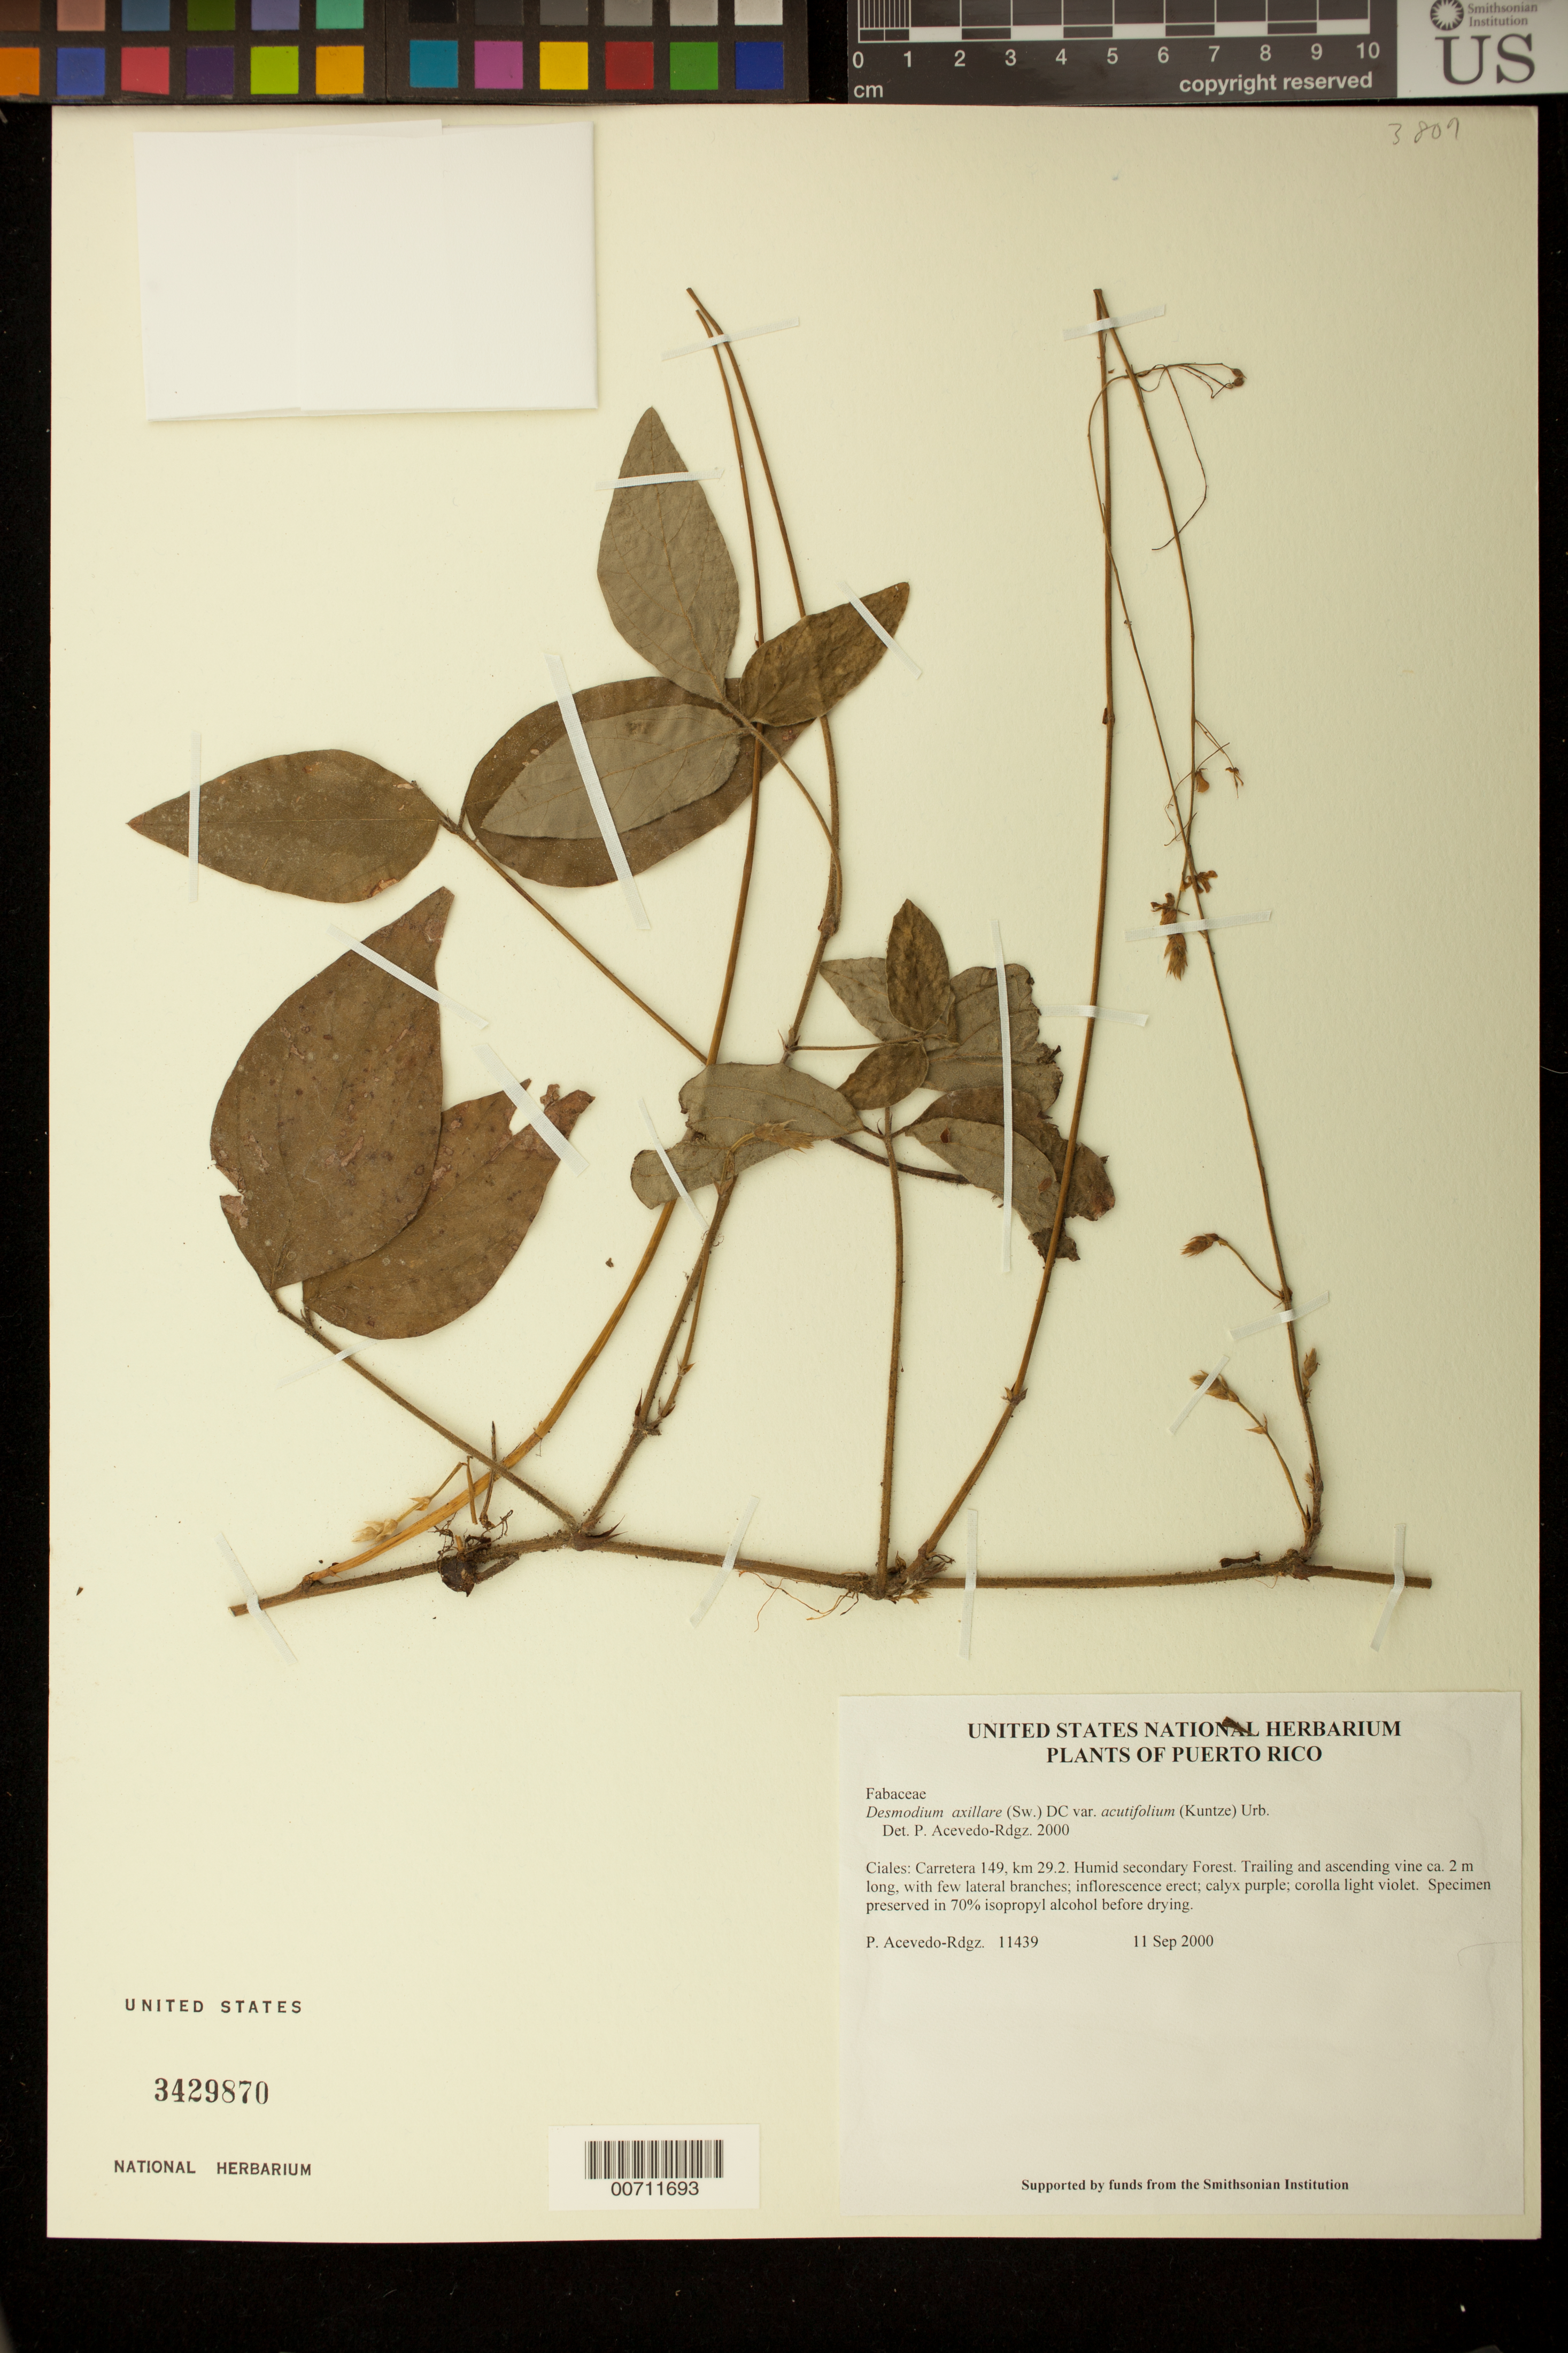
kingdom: Plantae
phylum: Tracheophyta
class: Magnoliopsida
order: Fabales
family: Fabaceae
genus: Desmodium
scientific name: Desmodium axillare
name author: (Sw.) DC.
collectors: P. Acevedo-Rodr.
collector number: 11439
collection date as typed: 11 Sep 2000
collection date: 2000-09-11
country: Puerto Rico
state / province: Ciales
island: Puerto Rico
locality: Ciales; Carretera 149, km 29.2.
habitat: Humid secondary Forest.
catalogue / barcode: US 3429870